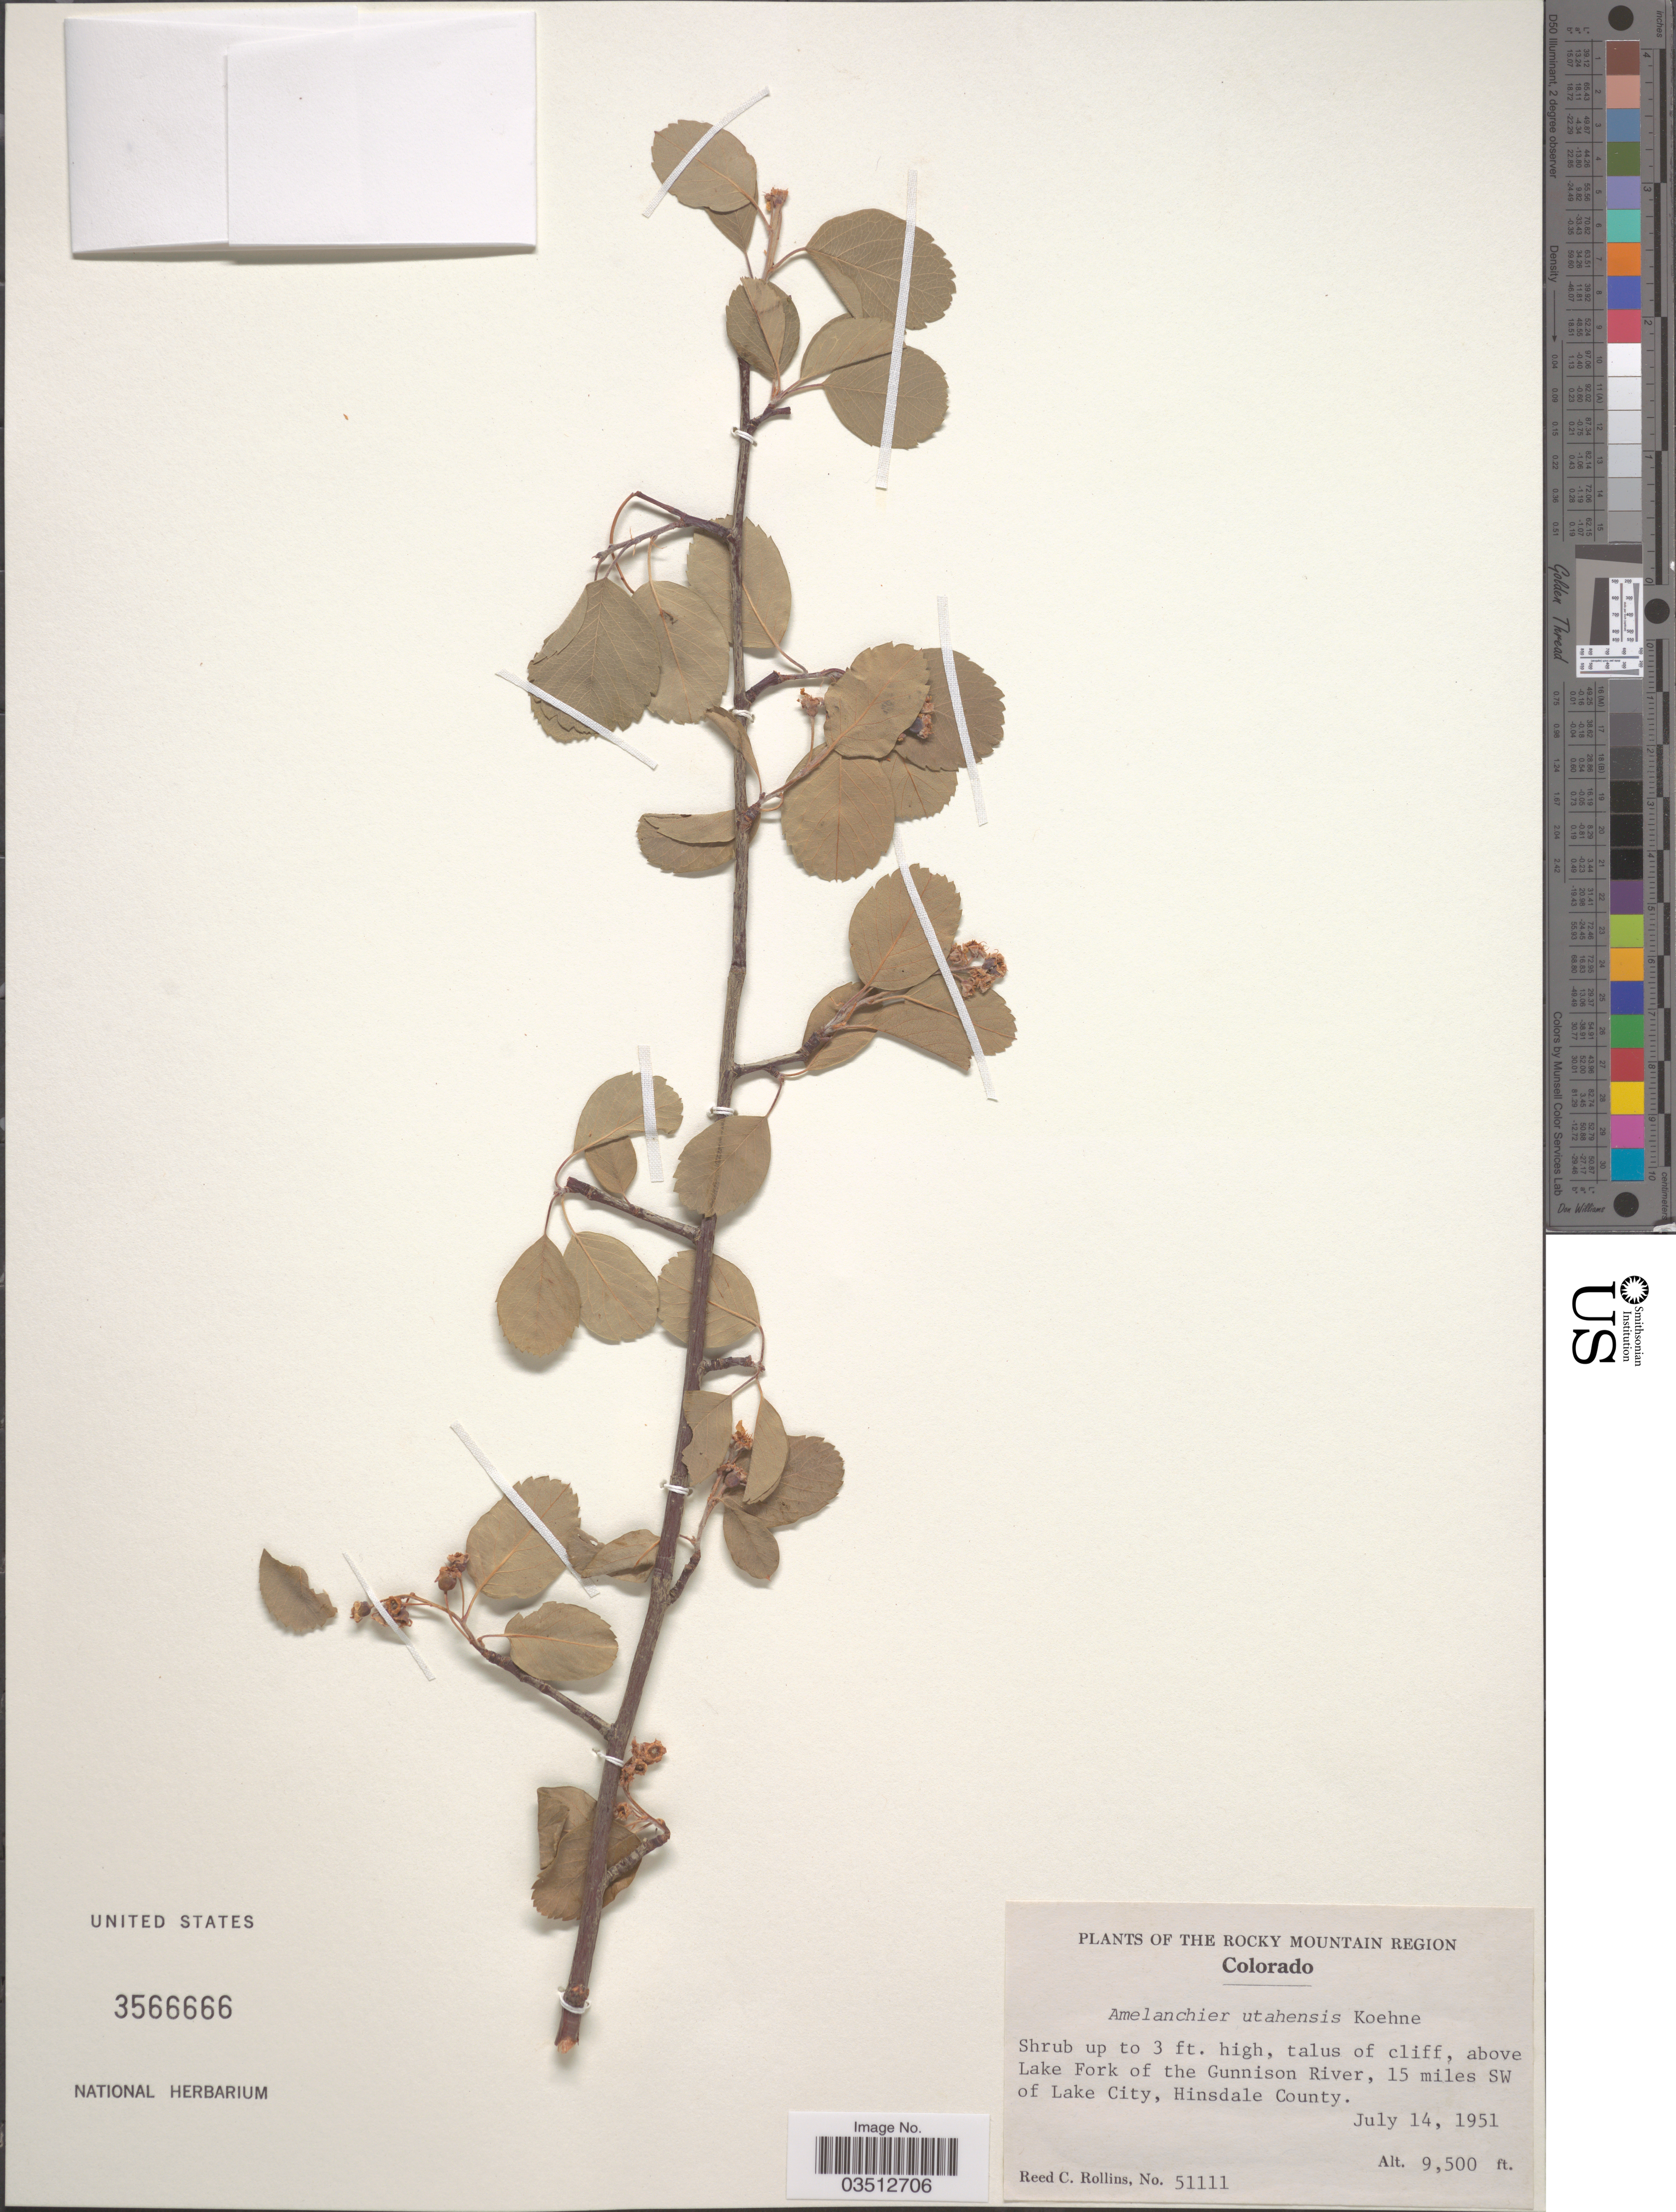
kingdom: Plantae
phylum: Tracheophyta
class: Magnoliopsida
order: Rosales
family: Rosaceae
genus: Amelanchier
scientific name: Amelanchier utahensis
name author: Koehne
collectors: R. C. Rollins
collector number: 51111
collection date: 1951-07-14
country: United States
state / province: Colorado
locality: The Rocky Mountain Region. Above Lake Fork of the Gunnison River, 15 miles SW of Lake City, Hinsdale County.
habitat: talus of cliff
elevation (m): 2896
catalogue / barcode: US 3566666